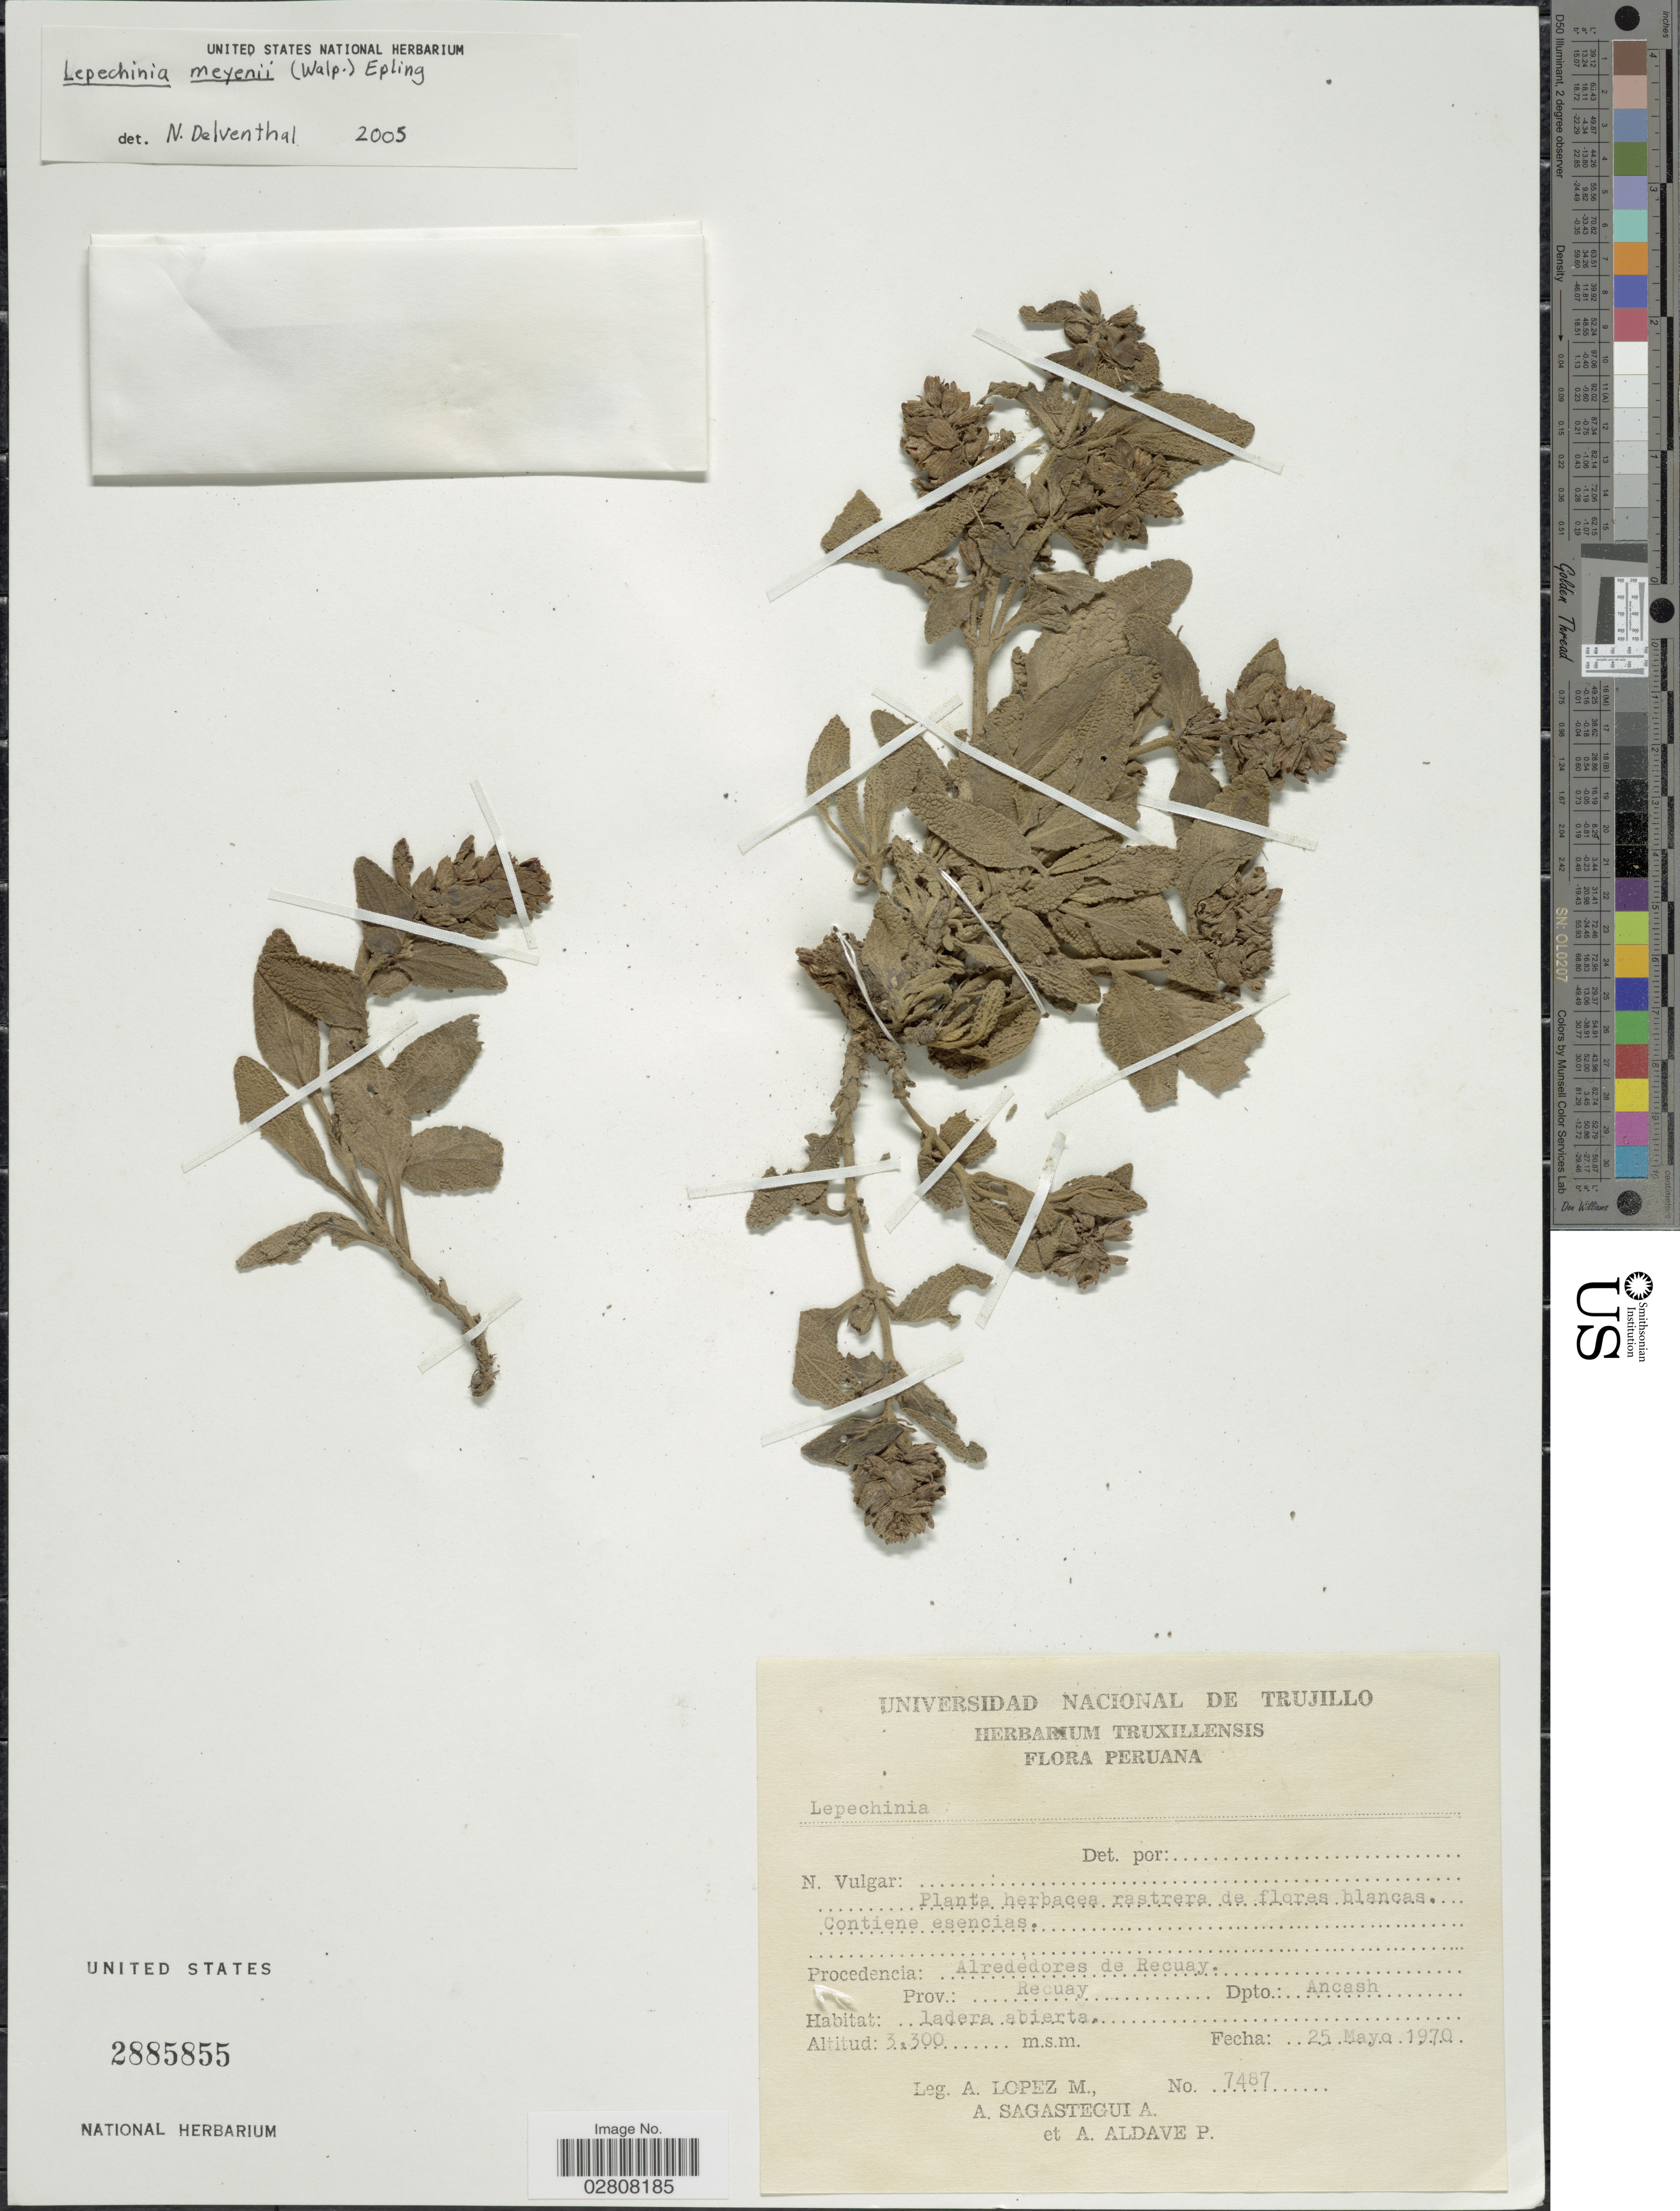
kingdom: Plantae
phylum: Tracheophyta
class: Magnoliopsida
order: Lamiales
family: Lamiaceae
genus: Lepechinia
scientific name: Lepechinia meyenii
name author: (Walp.) Epling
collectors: A. López M., A. Sagástegui A. & A. Aldave P.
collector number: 7487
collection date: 1970-05-25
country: Peru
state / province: Ancash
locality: Alrededores de Recuay. Prov.: Recuay. Dpto.: Ancash.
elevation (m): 3300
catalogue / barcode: US 2885855